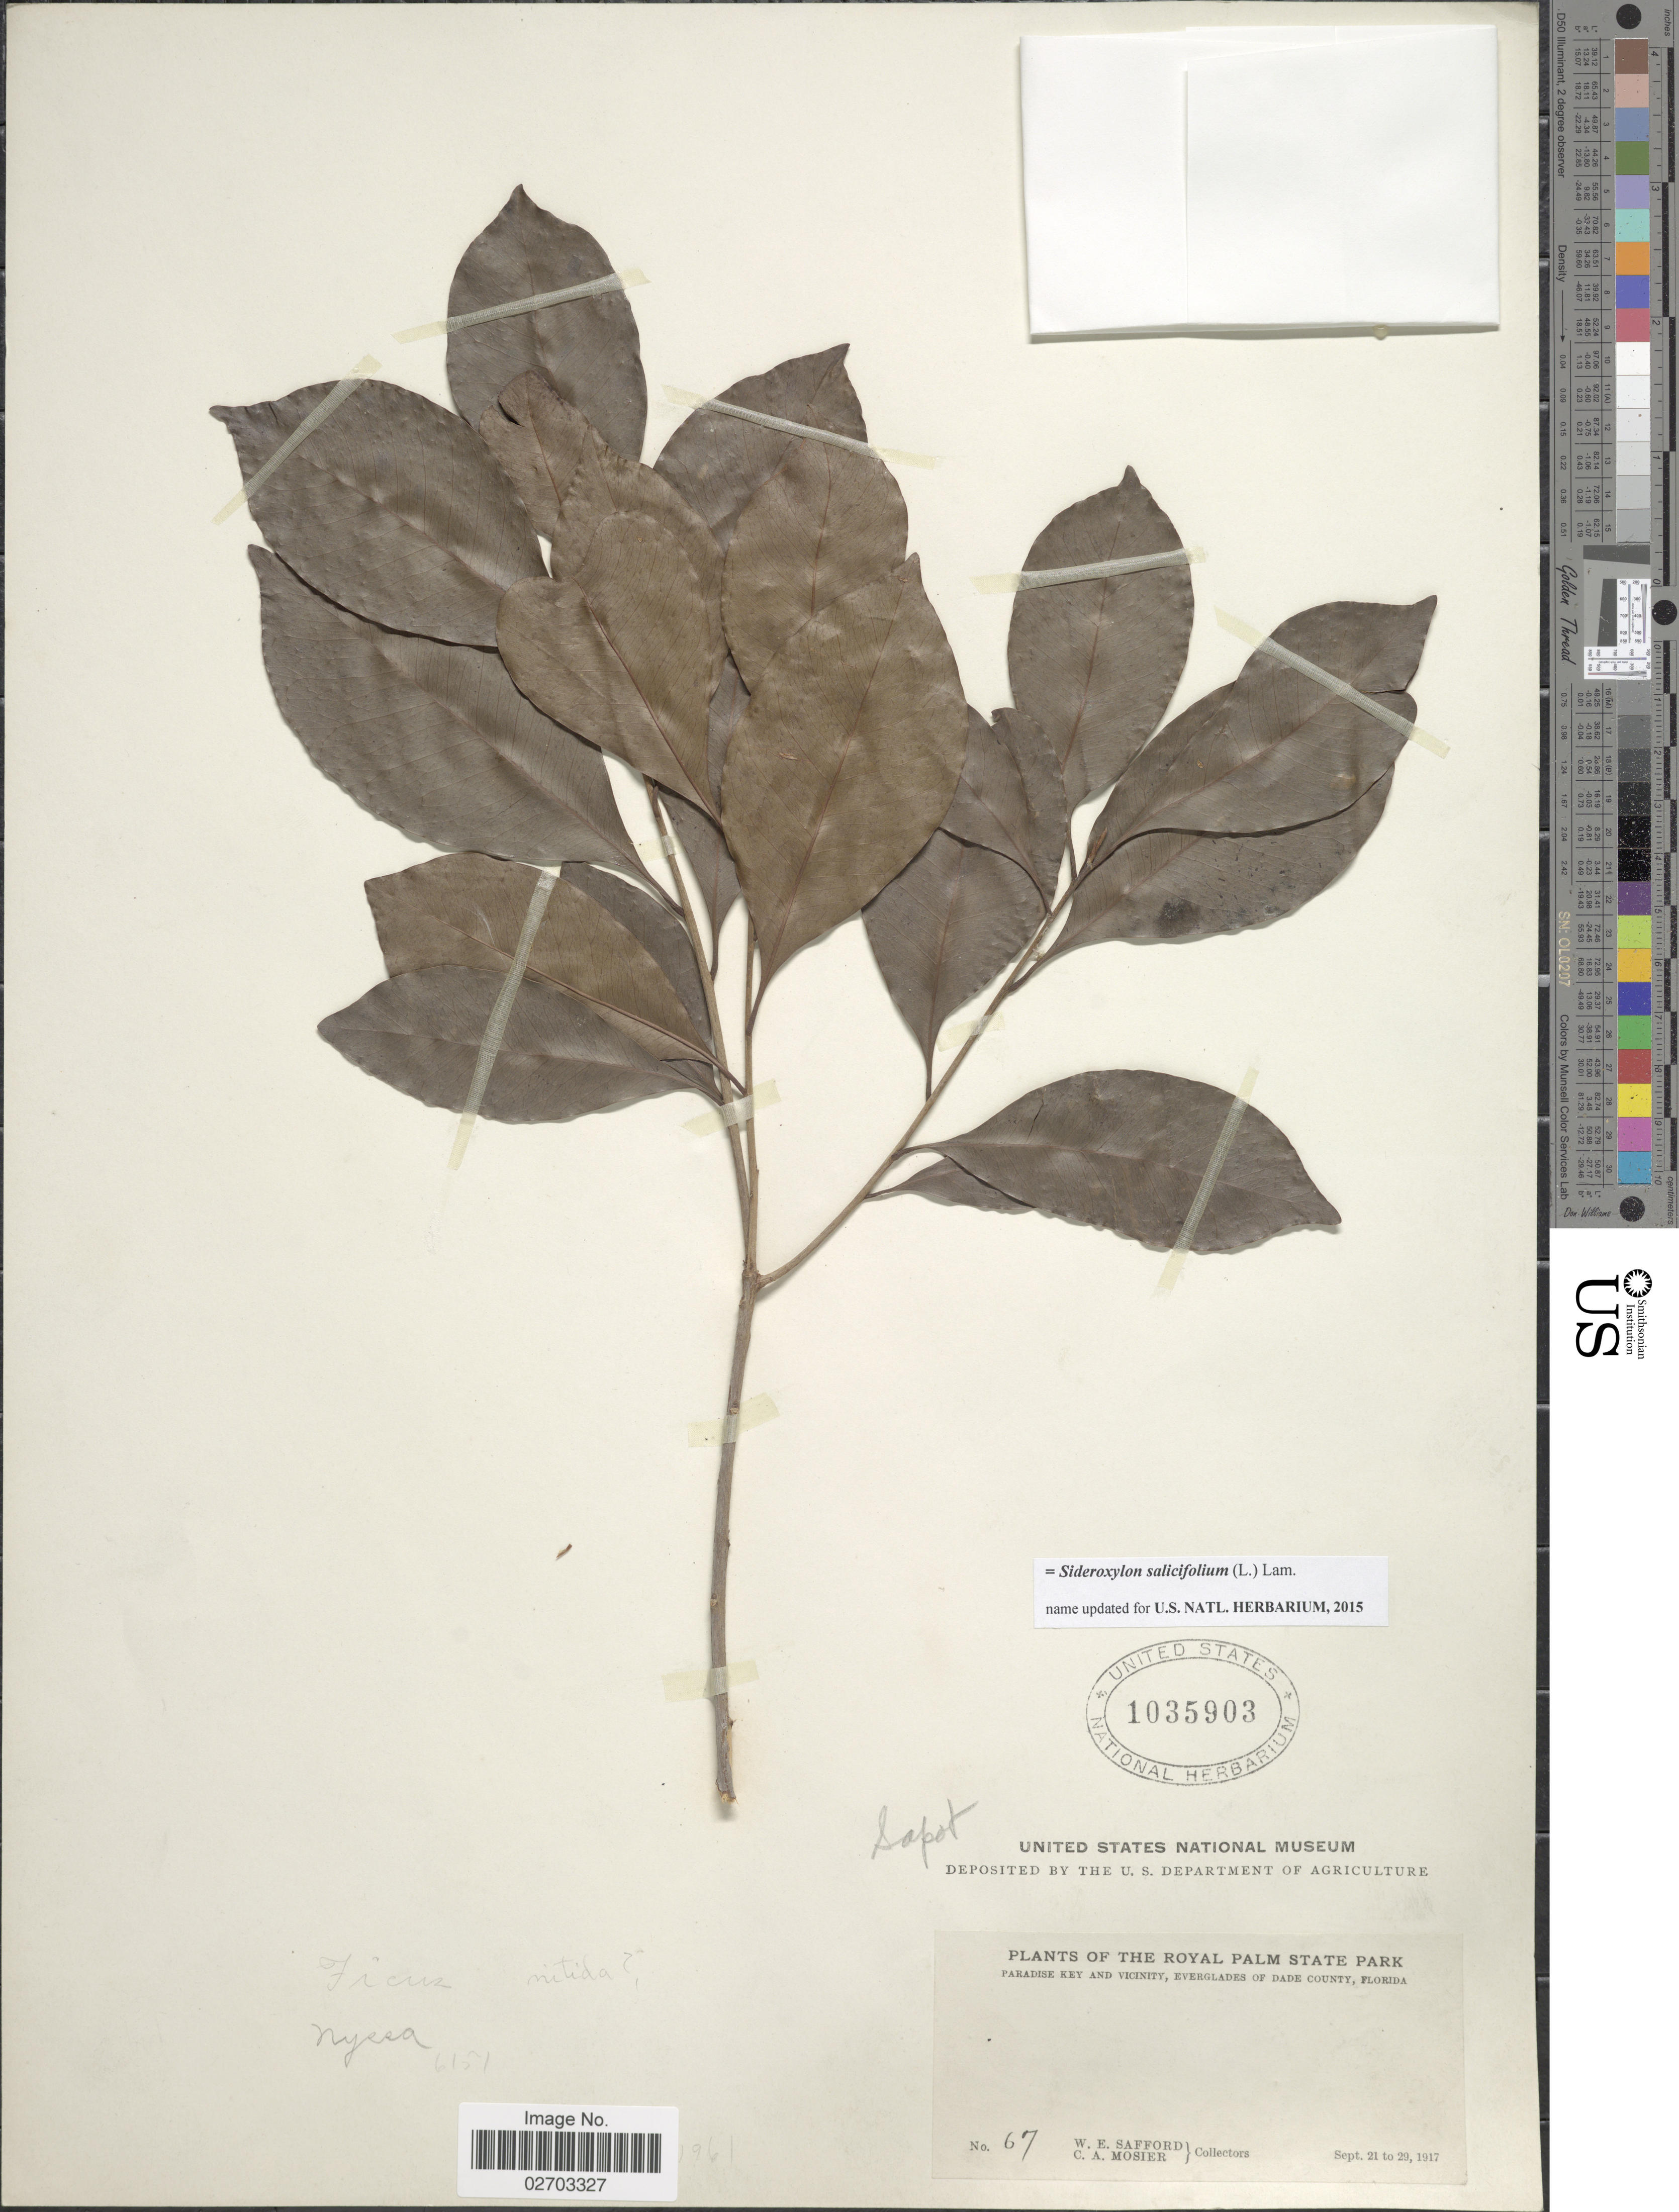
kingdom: Plantae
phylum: Tracheophyta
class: Magnoliopsida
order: Ericales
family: Sapotaceae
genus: Sideroxylon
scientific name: Sideroxylon salicifolium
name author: (L.) Lam.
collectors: W. E. Safford & C. A. Mosier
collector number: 67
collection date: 1917-09-21/1917-09-29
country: United States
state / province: Florida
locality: Royal Palm State Park, Paradise Key and Vicinity, Everglades of Dade County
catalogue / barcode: US 1035903